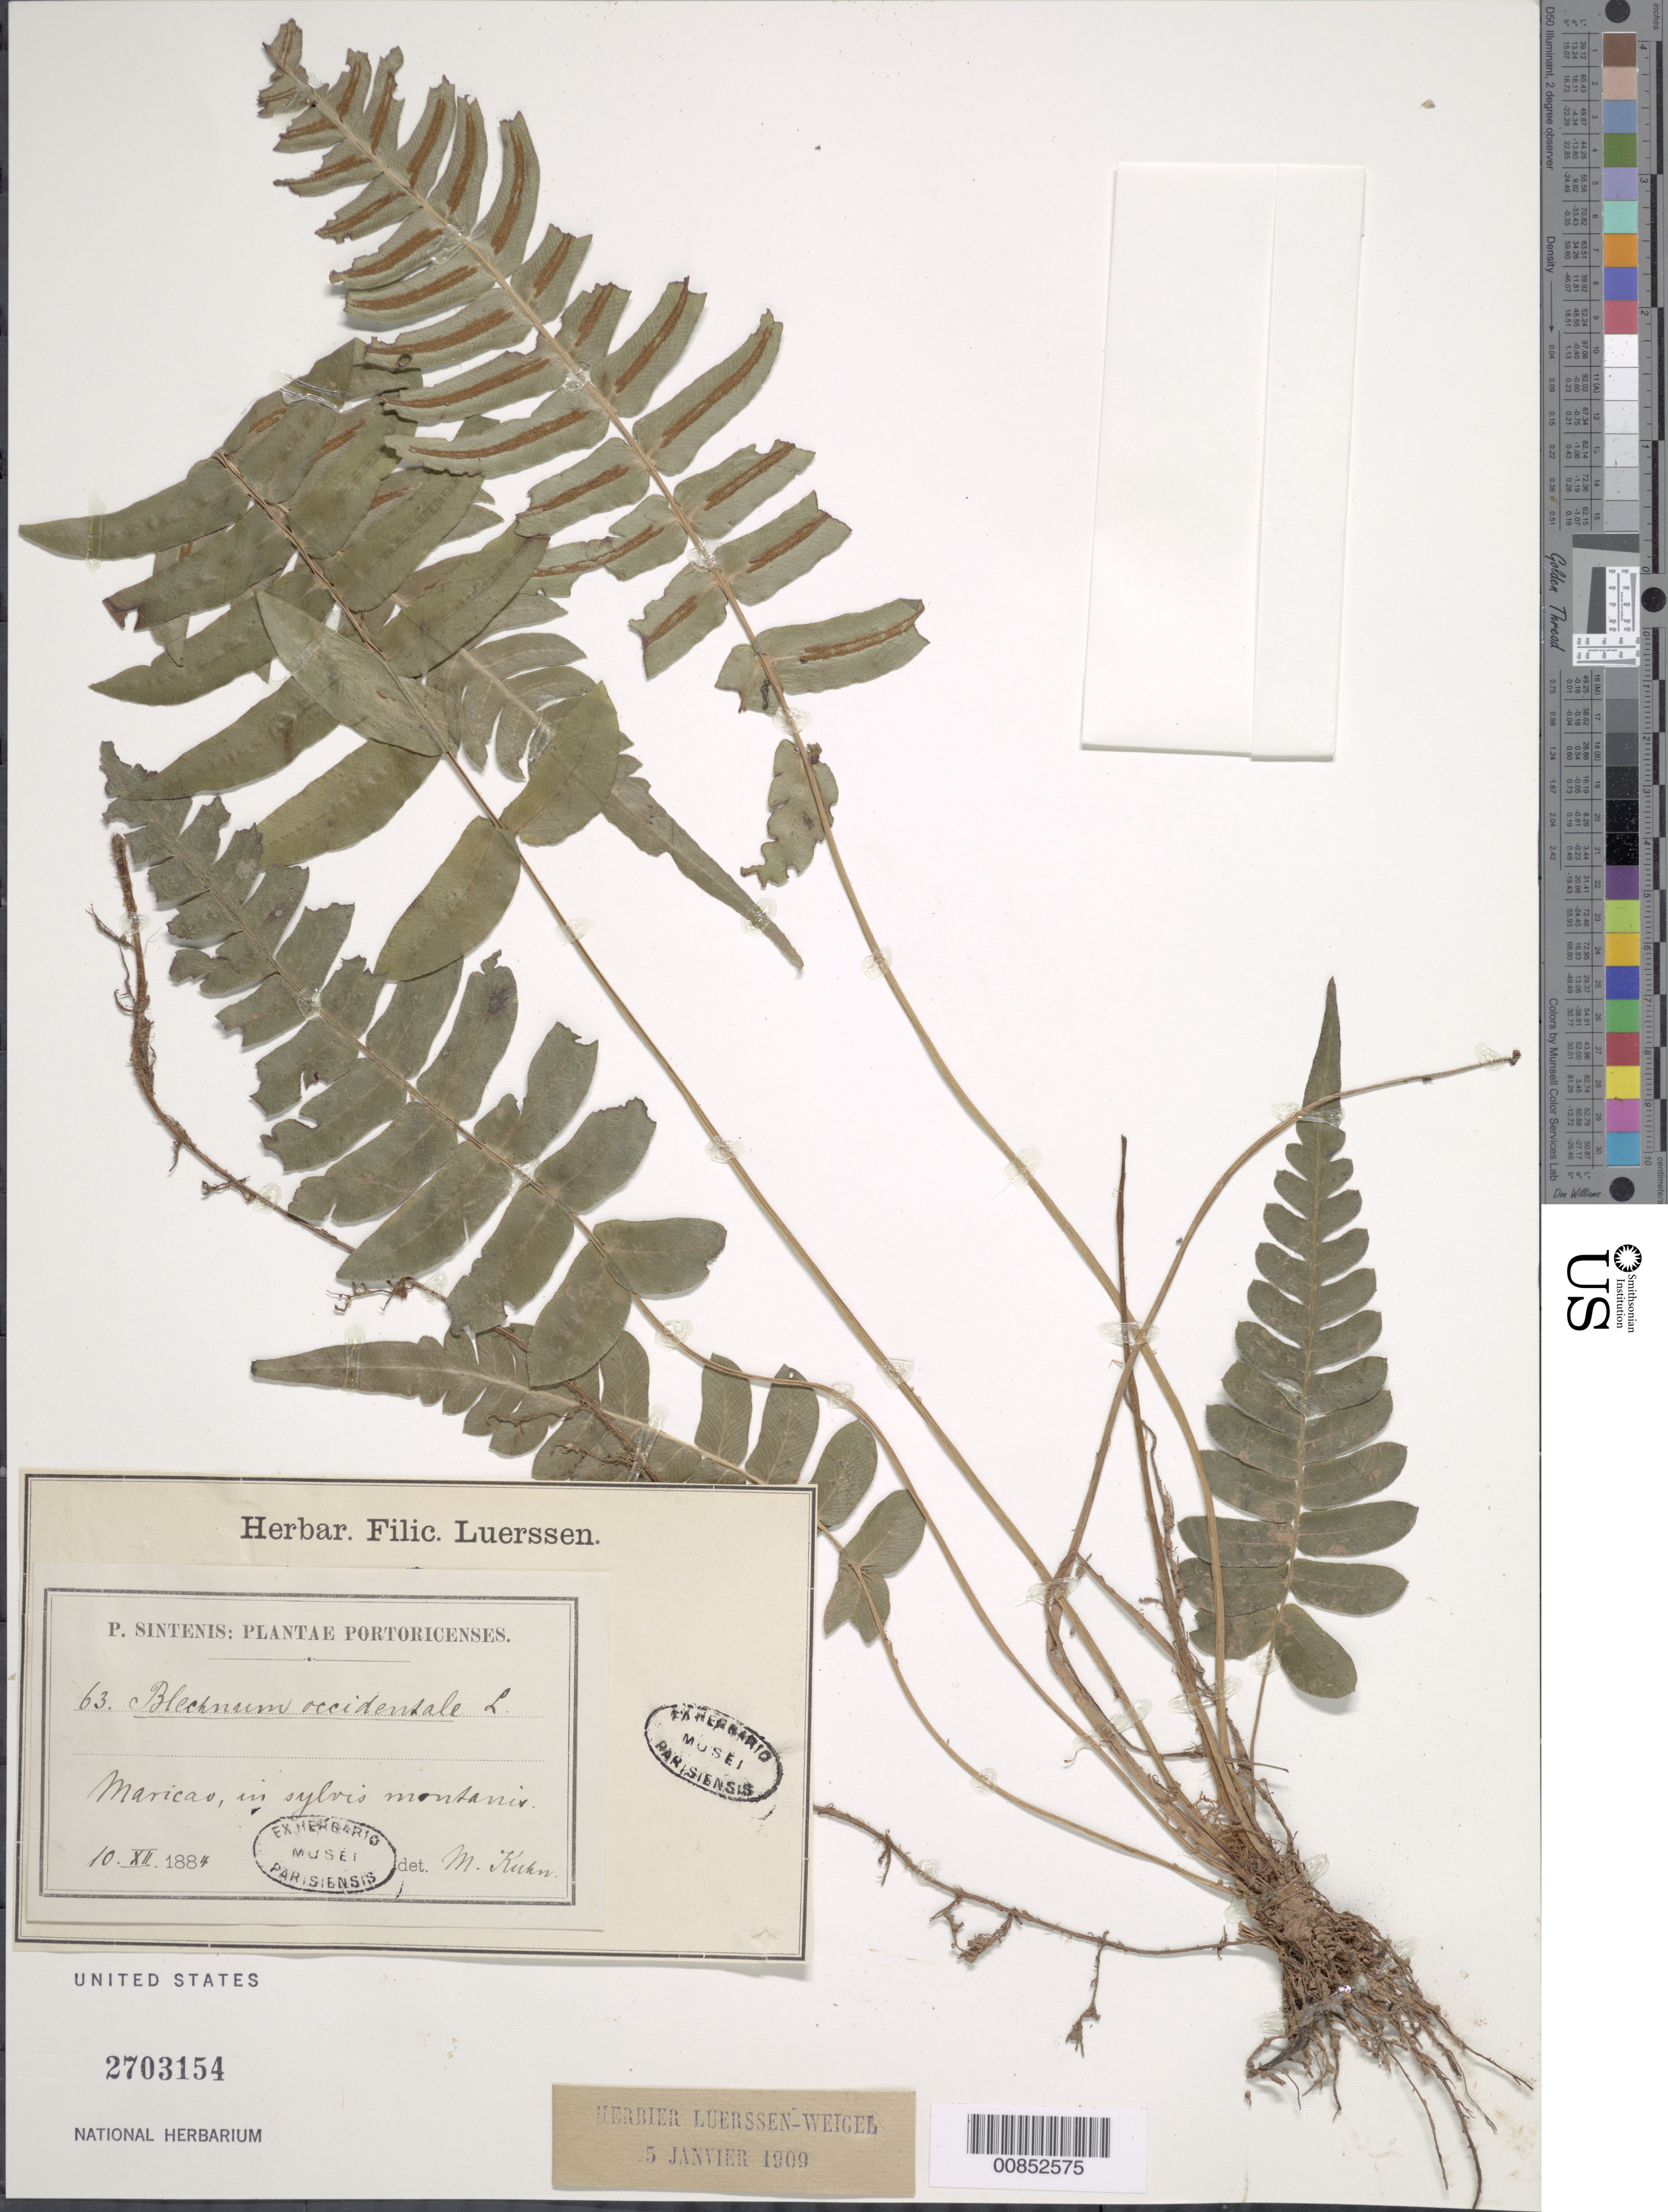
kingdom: Plantae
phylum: Tracheophyta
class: Polypodiopsida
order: Polypodiales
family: Blechnaceae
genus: Blechnum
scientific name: Blechnum occidentale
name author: L.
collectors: P. Sintenis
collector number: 63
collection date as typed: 10 Dec 1884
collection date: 1884-12-10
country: Puerto Rico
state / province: Maricao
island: Puerto Rico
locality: Maricao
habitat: Sylvis montanis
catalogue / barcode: US 2703154